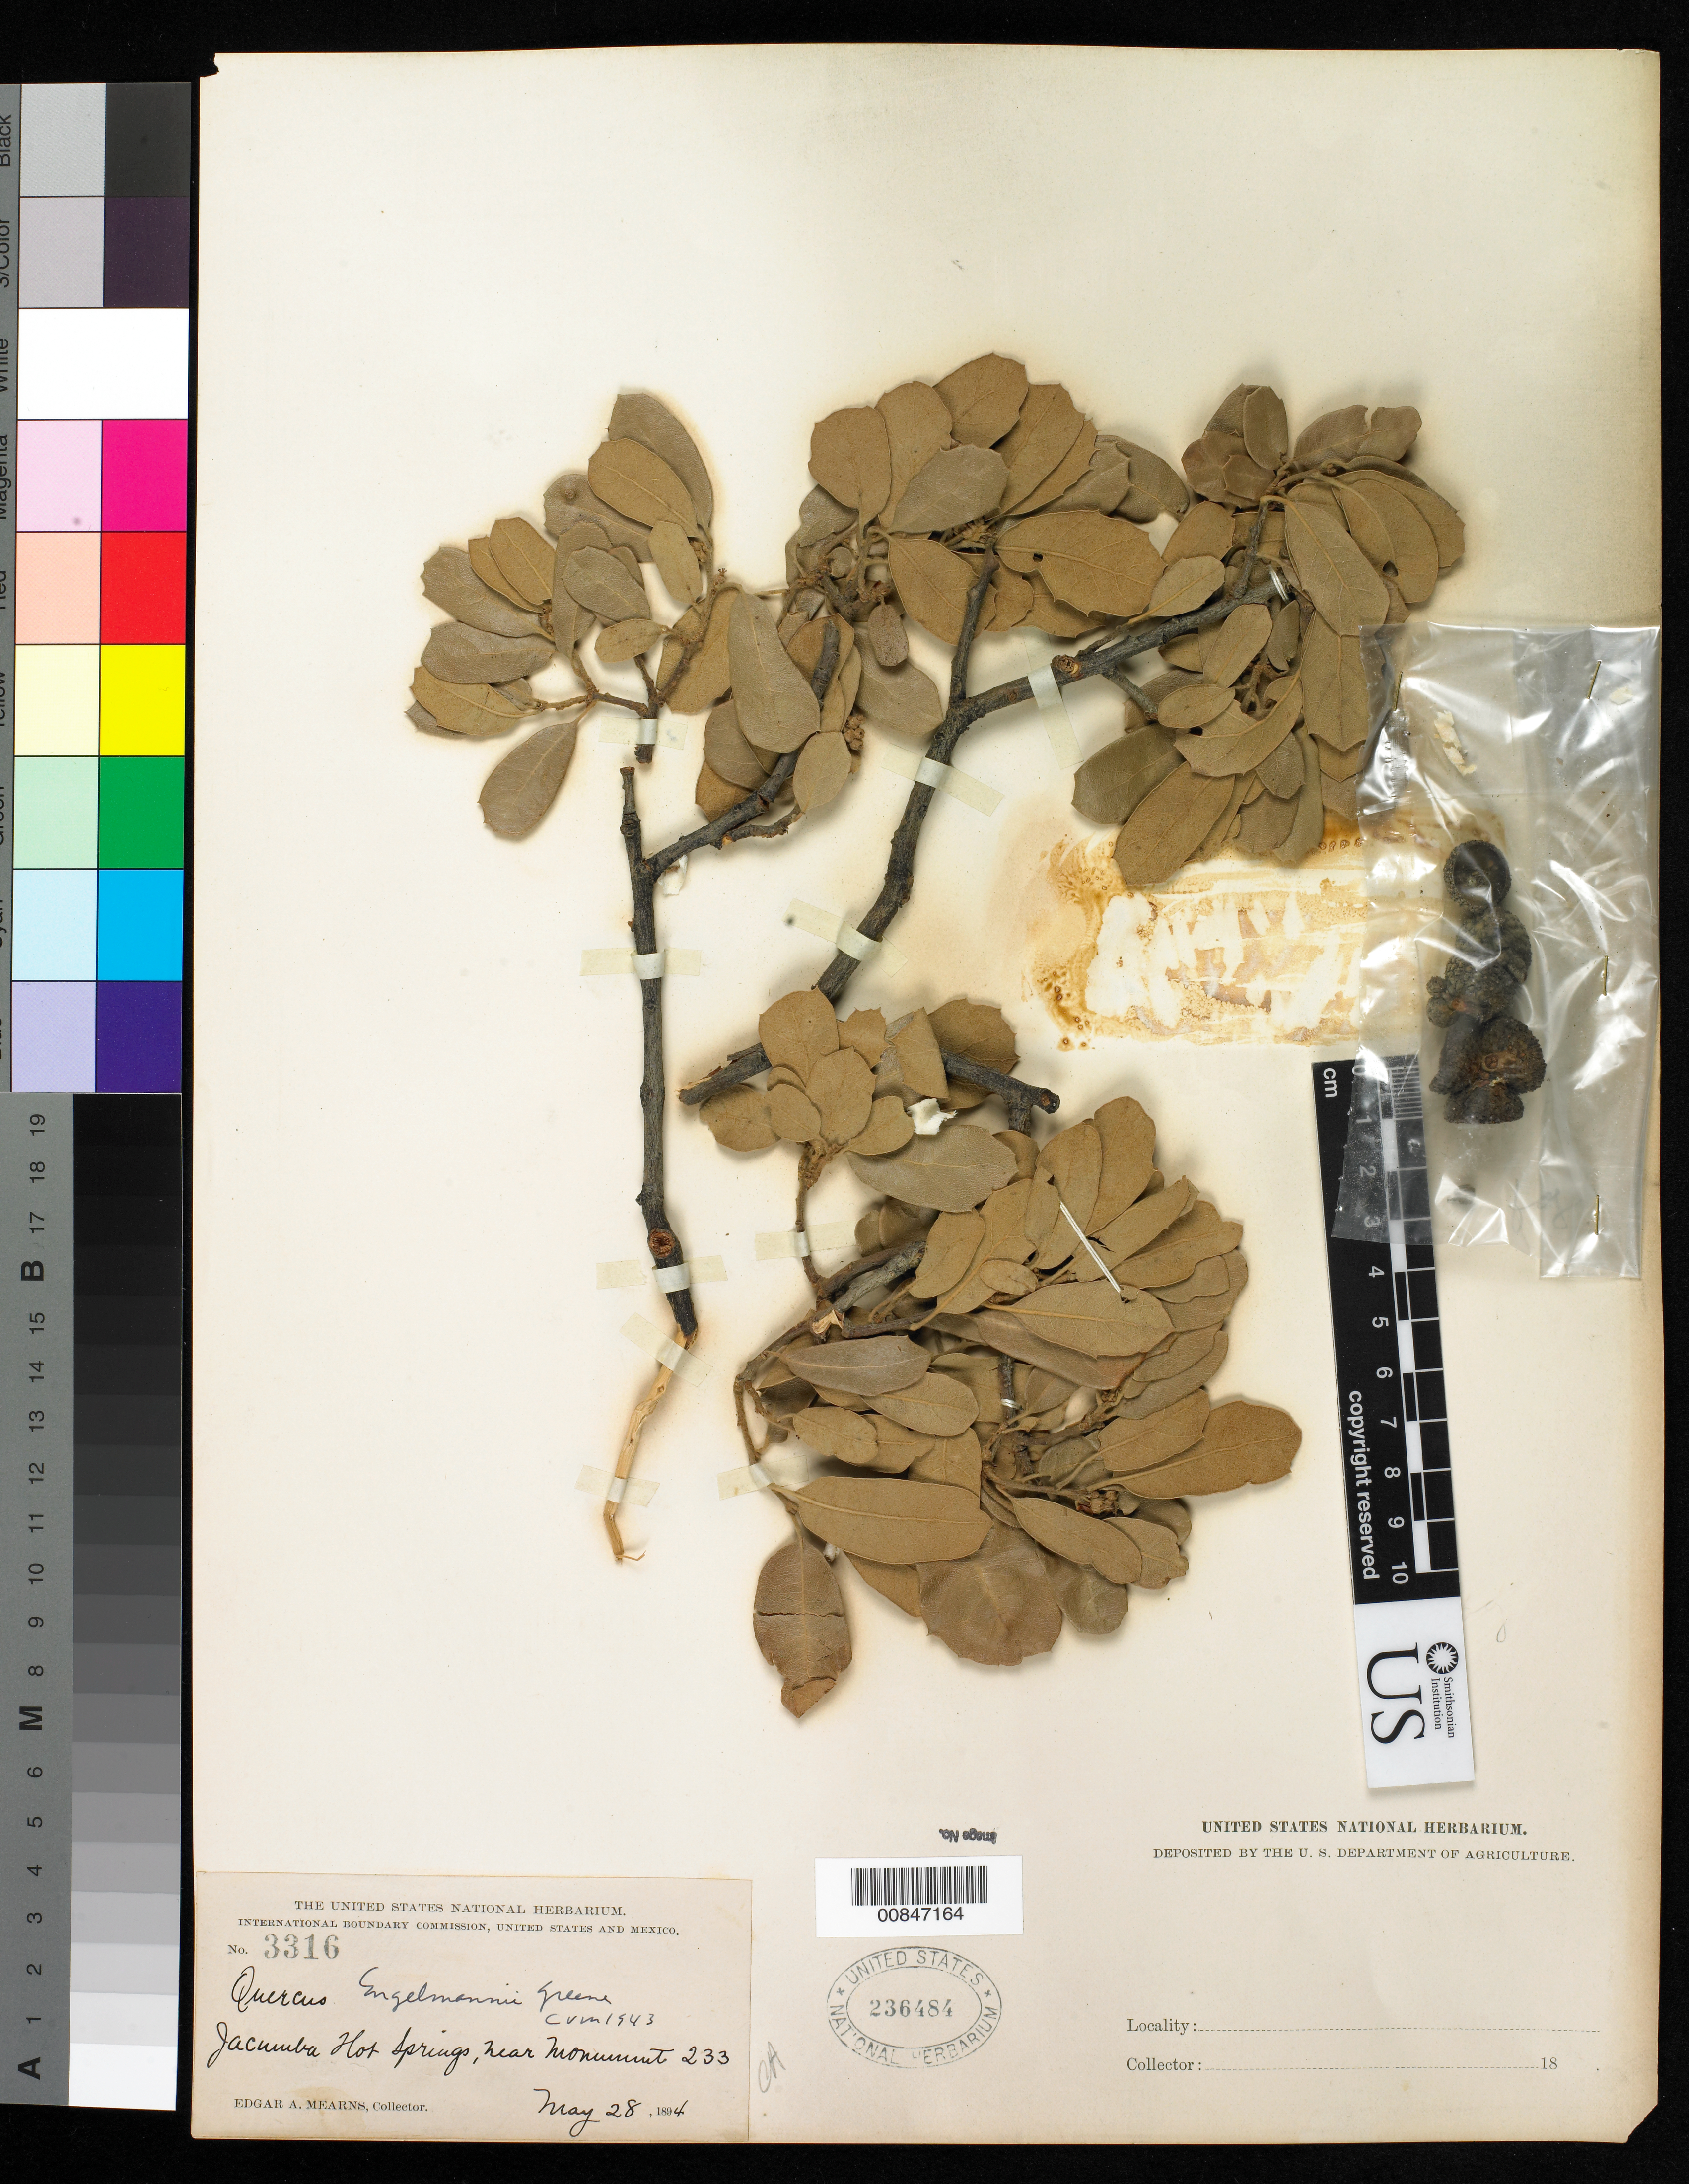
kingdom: Plantae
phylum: Tracheophyta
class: Magnoliopsida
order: Fagales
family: Fagaceae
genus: Quercus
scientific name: Quercus engelmannii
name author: Greene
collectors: E. A. Mearns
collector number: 3316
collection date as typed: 28 May 1894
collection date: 1894-05-28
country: United States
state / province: California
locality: Jacumba Hot Springs, near monument 233.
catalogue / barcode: US 236484